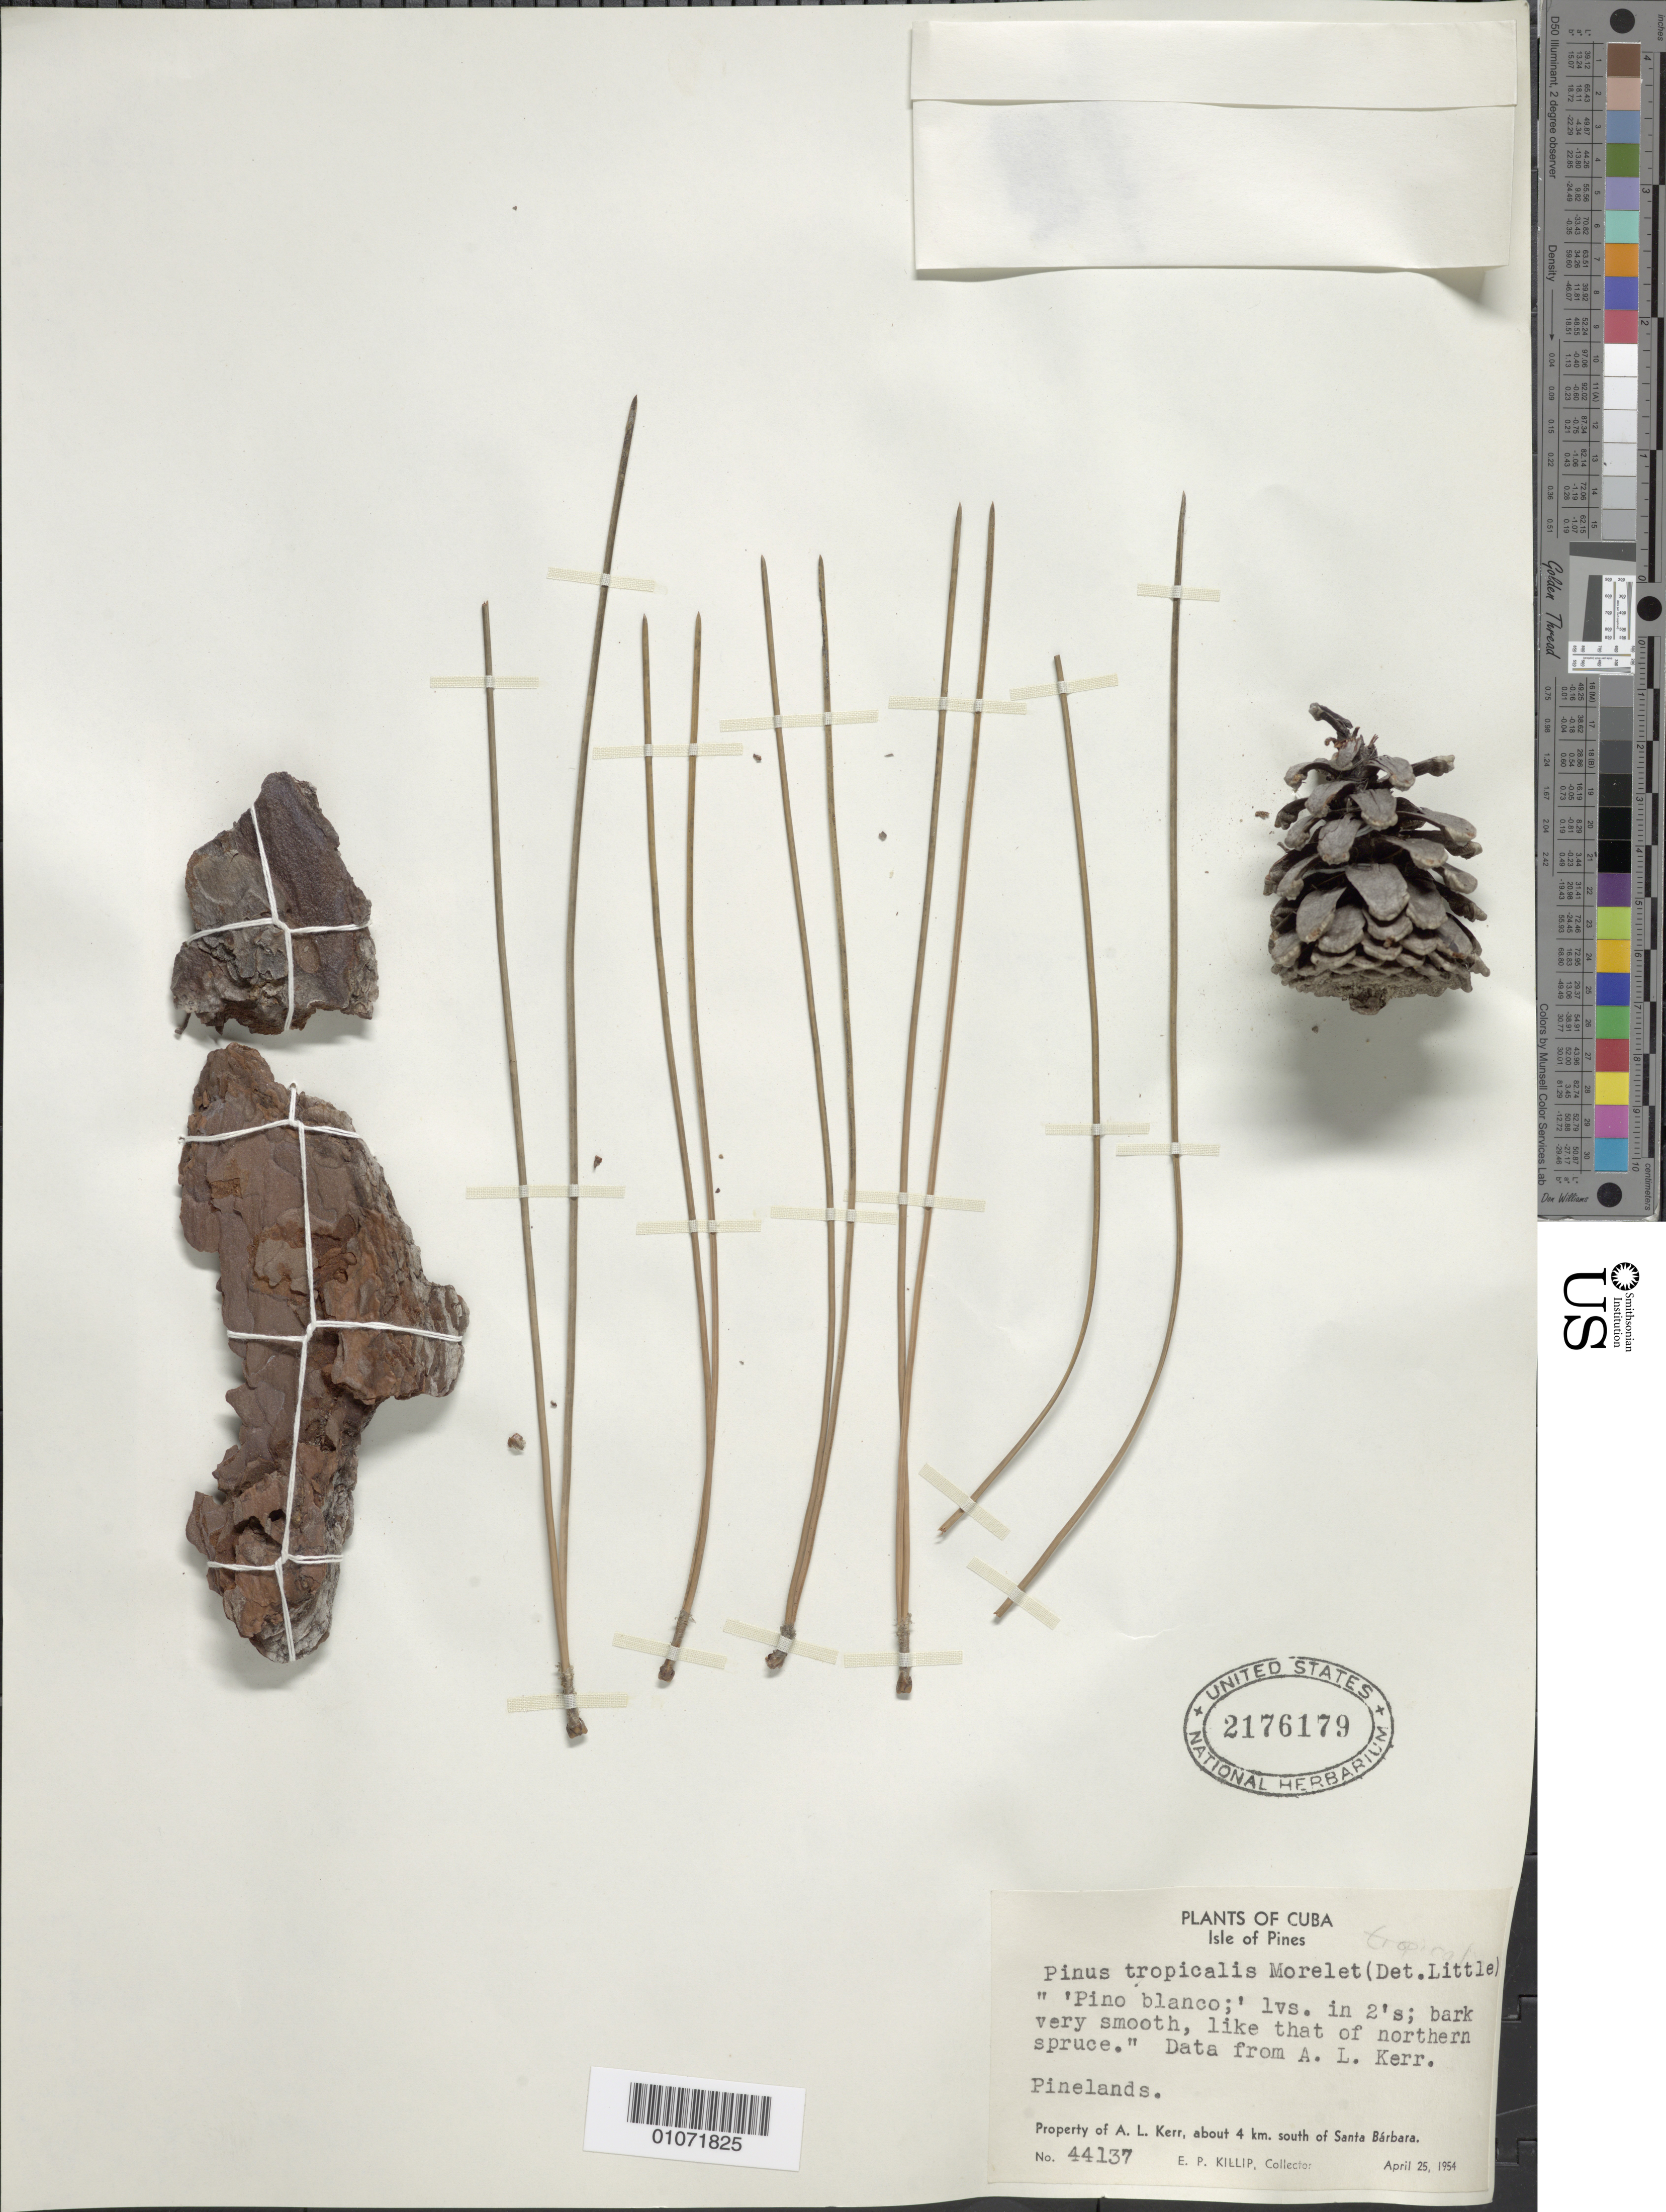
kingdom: Plantae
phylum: Tracheophyta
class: Pinopsida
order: Pinales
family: Pinaceae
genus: Pinus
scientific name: Pinus tropicalis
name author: Morelet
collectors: E. P. Killip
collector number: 44137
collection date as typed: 25 Apr 1954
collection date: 1954-04-25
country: Cuba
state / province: Isla de La Juventud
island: Isla de la Juventud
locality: Property of A L Karr, about 4 km north of Santa Barbara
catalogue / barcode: US 2176179